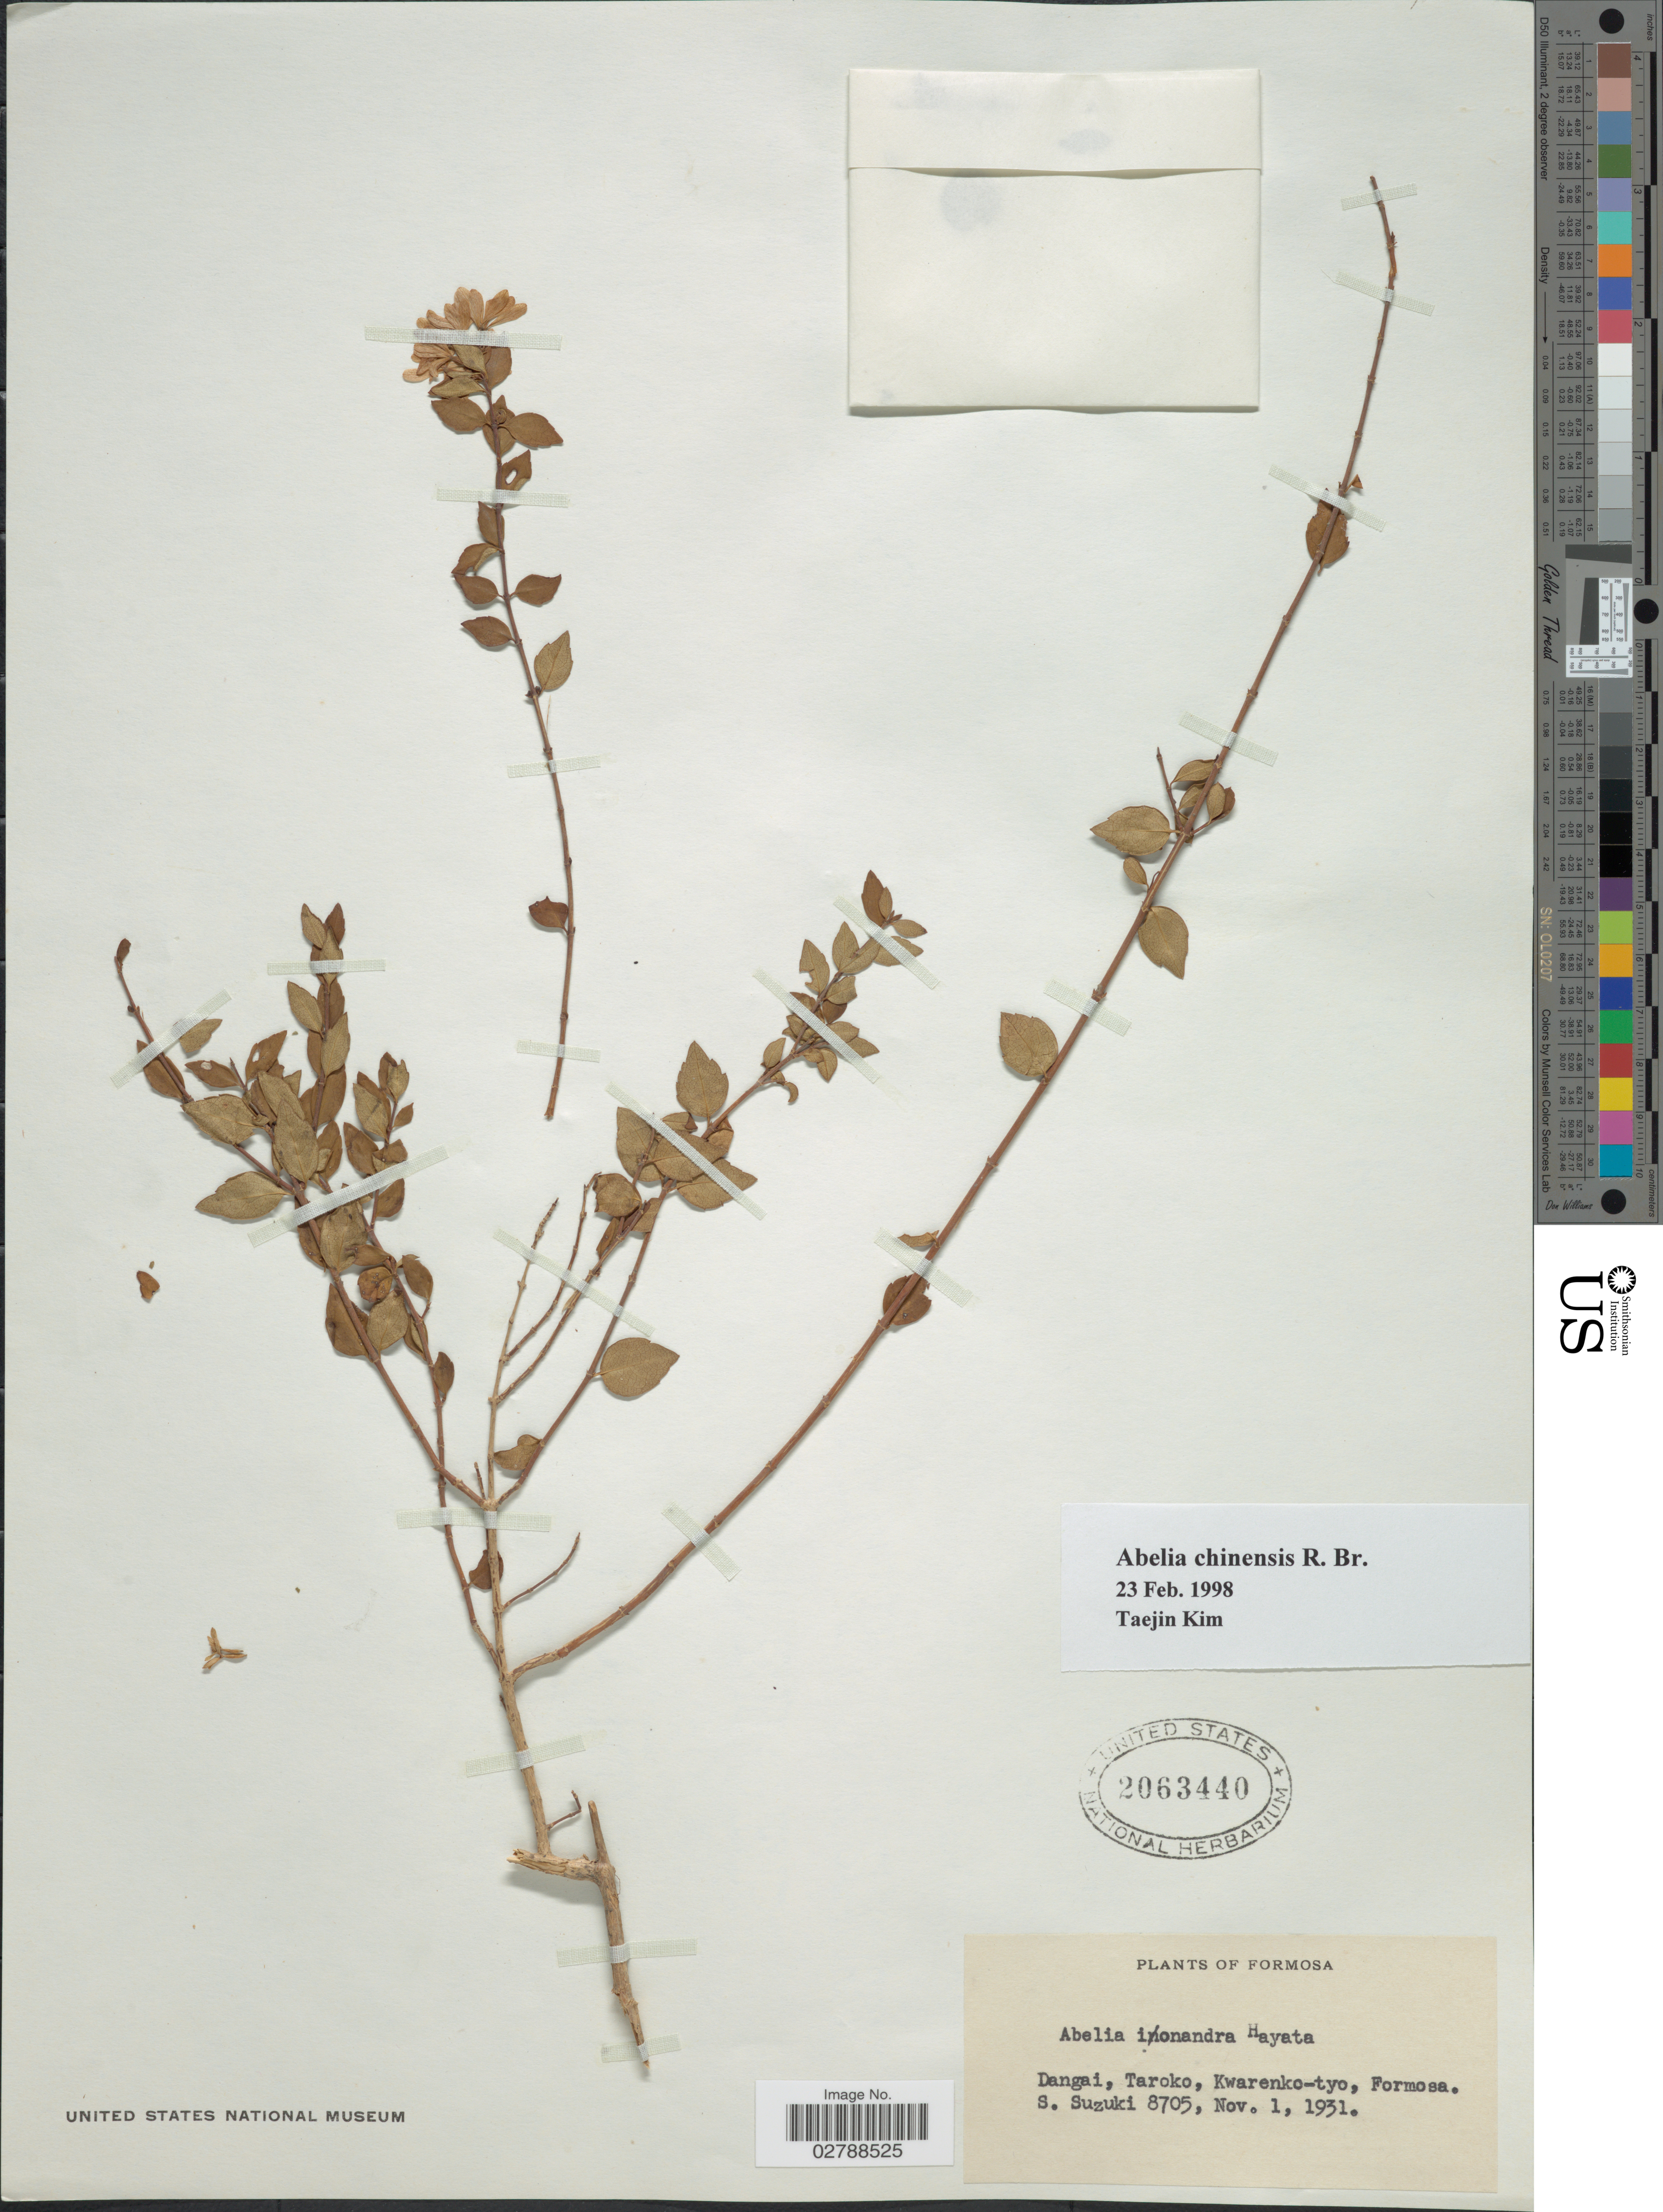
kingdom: Plantae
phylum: Tracheophyta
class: Magnoliopsida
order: Dipsacales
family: Caprifoliaceae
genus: Abelia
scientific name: Abelia chinensis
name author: R. Br.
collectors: S. Suzuki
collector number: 8705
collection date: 1931-11-01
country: Taiwan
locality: Dangai, Tarako, Kwarenko-tyo, Formosa.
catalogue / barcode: US 2063440